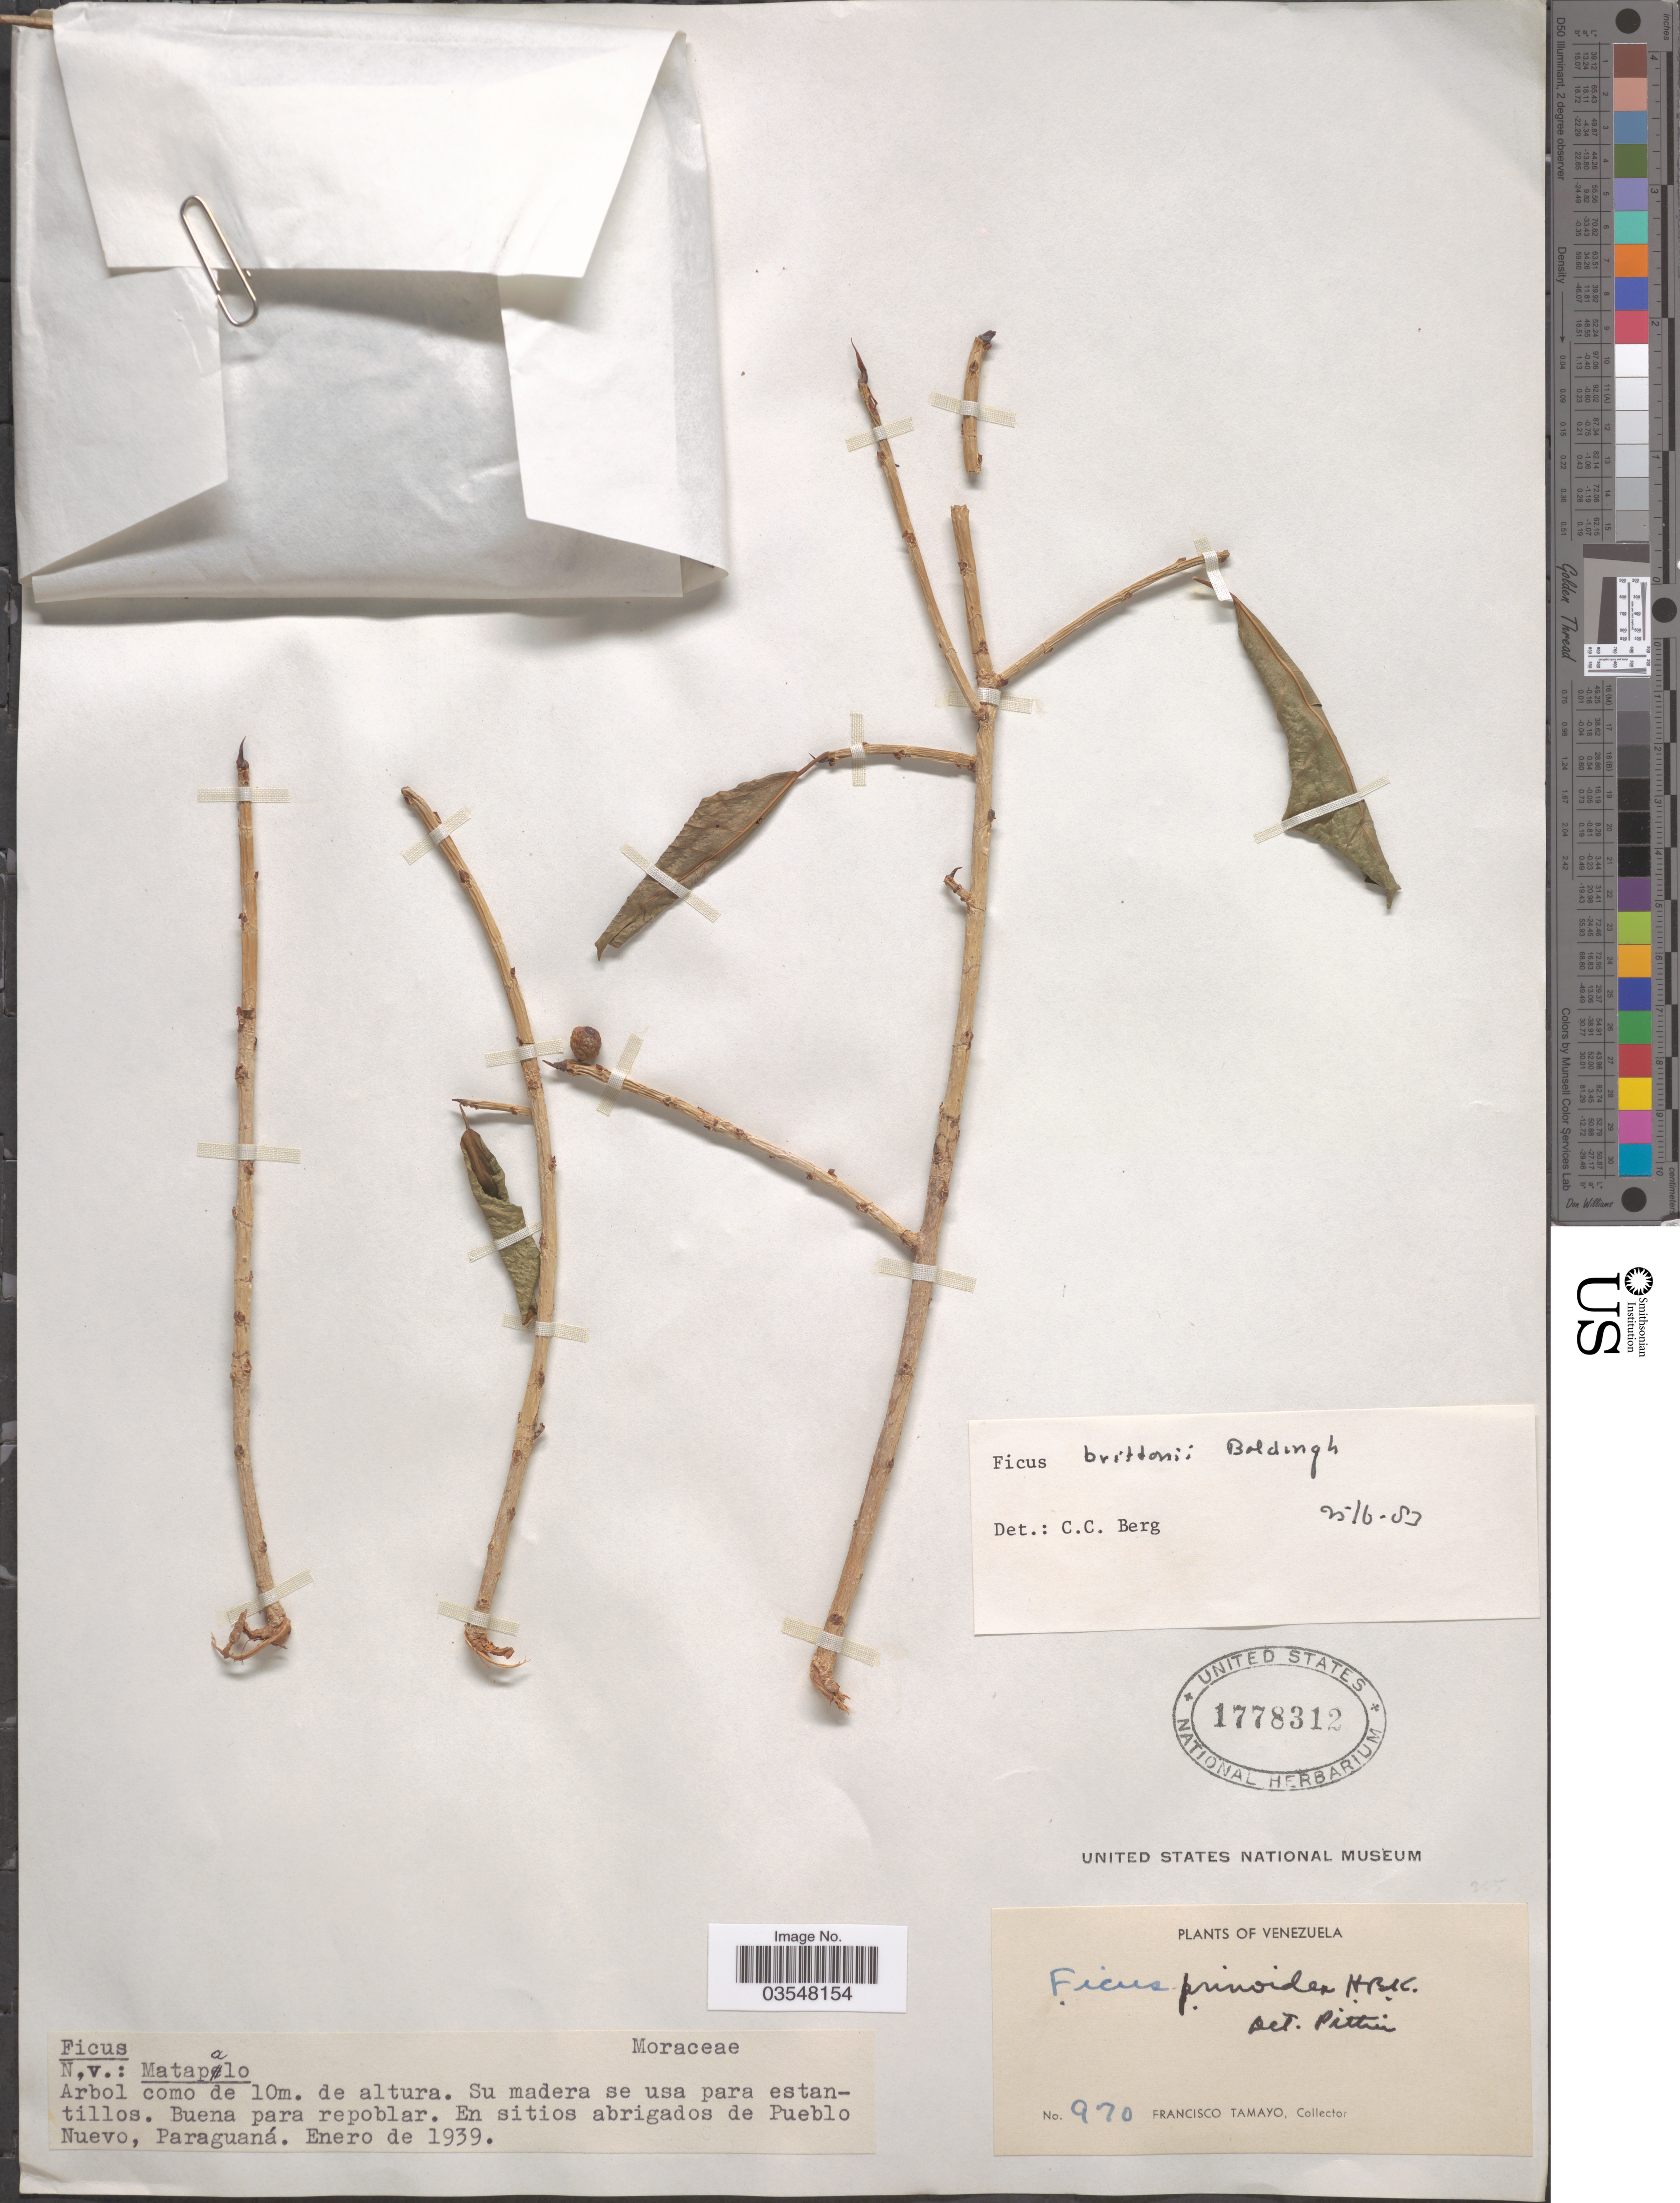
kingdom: Plantae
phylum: Tracheophyta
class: Magnoliopsida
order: Rosales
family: Moraceae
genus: Ficus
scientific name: Ficus brittonii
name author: Boldingh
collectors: F. Tamayo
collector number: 970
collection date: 1939-01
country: Venezuela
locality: En sitios abrigados de Pueblo Nuevo, Paraguaná.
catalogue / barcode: US 1778312